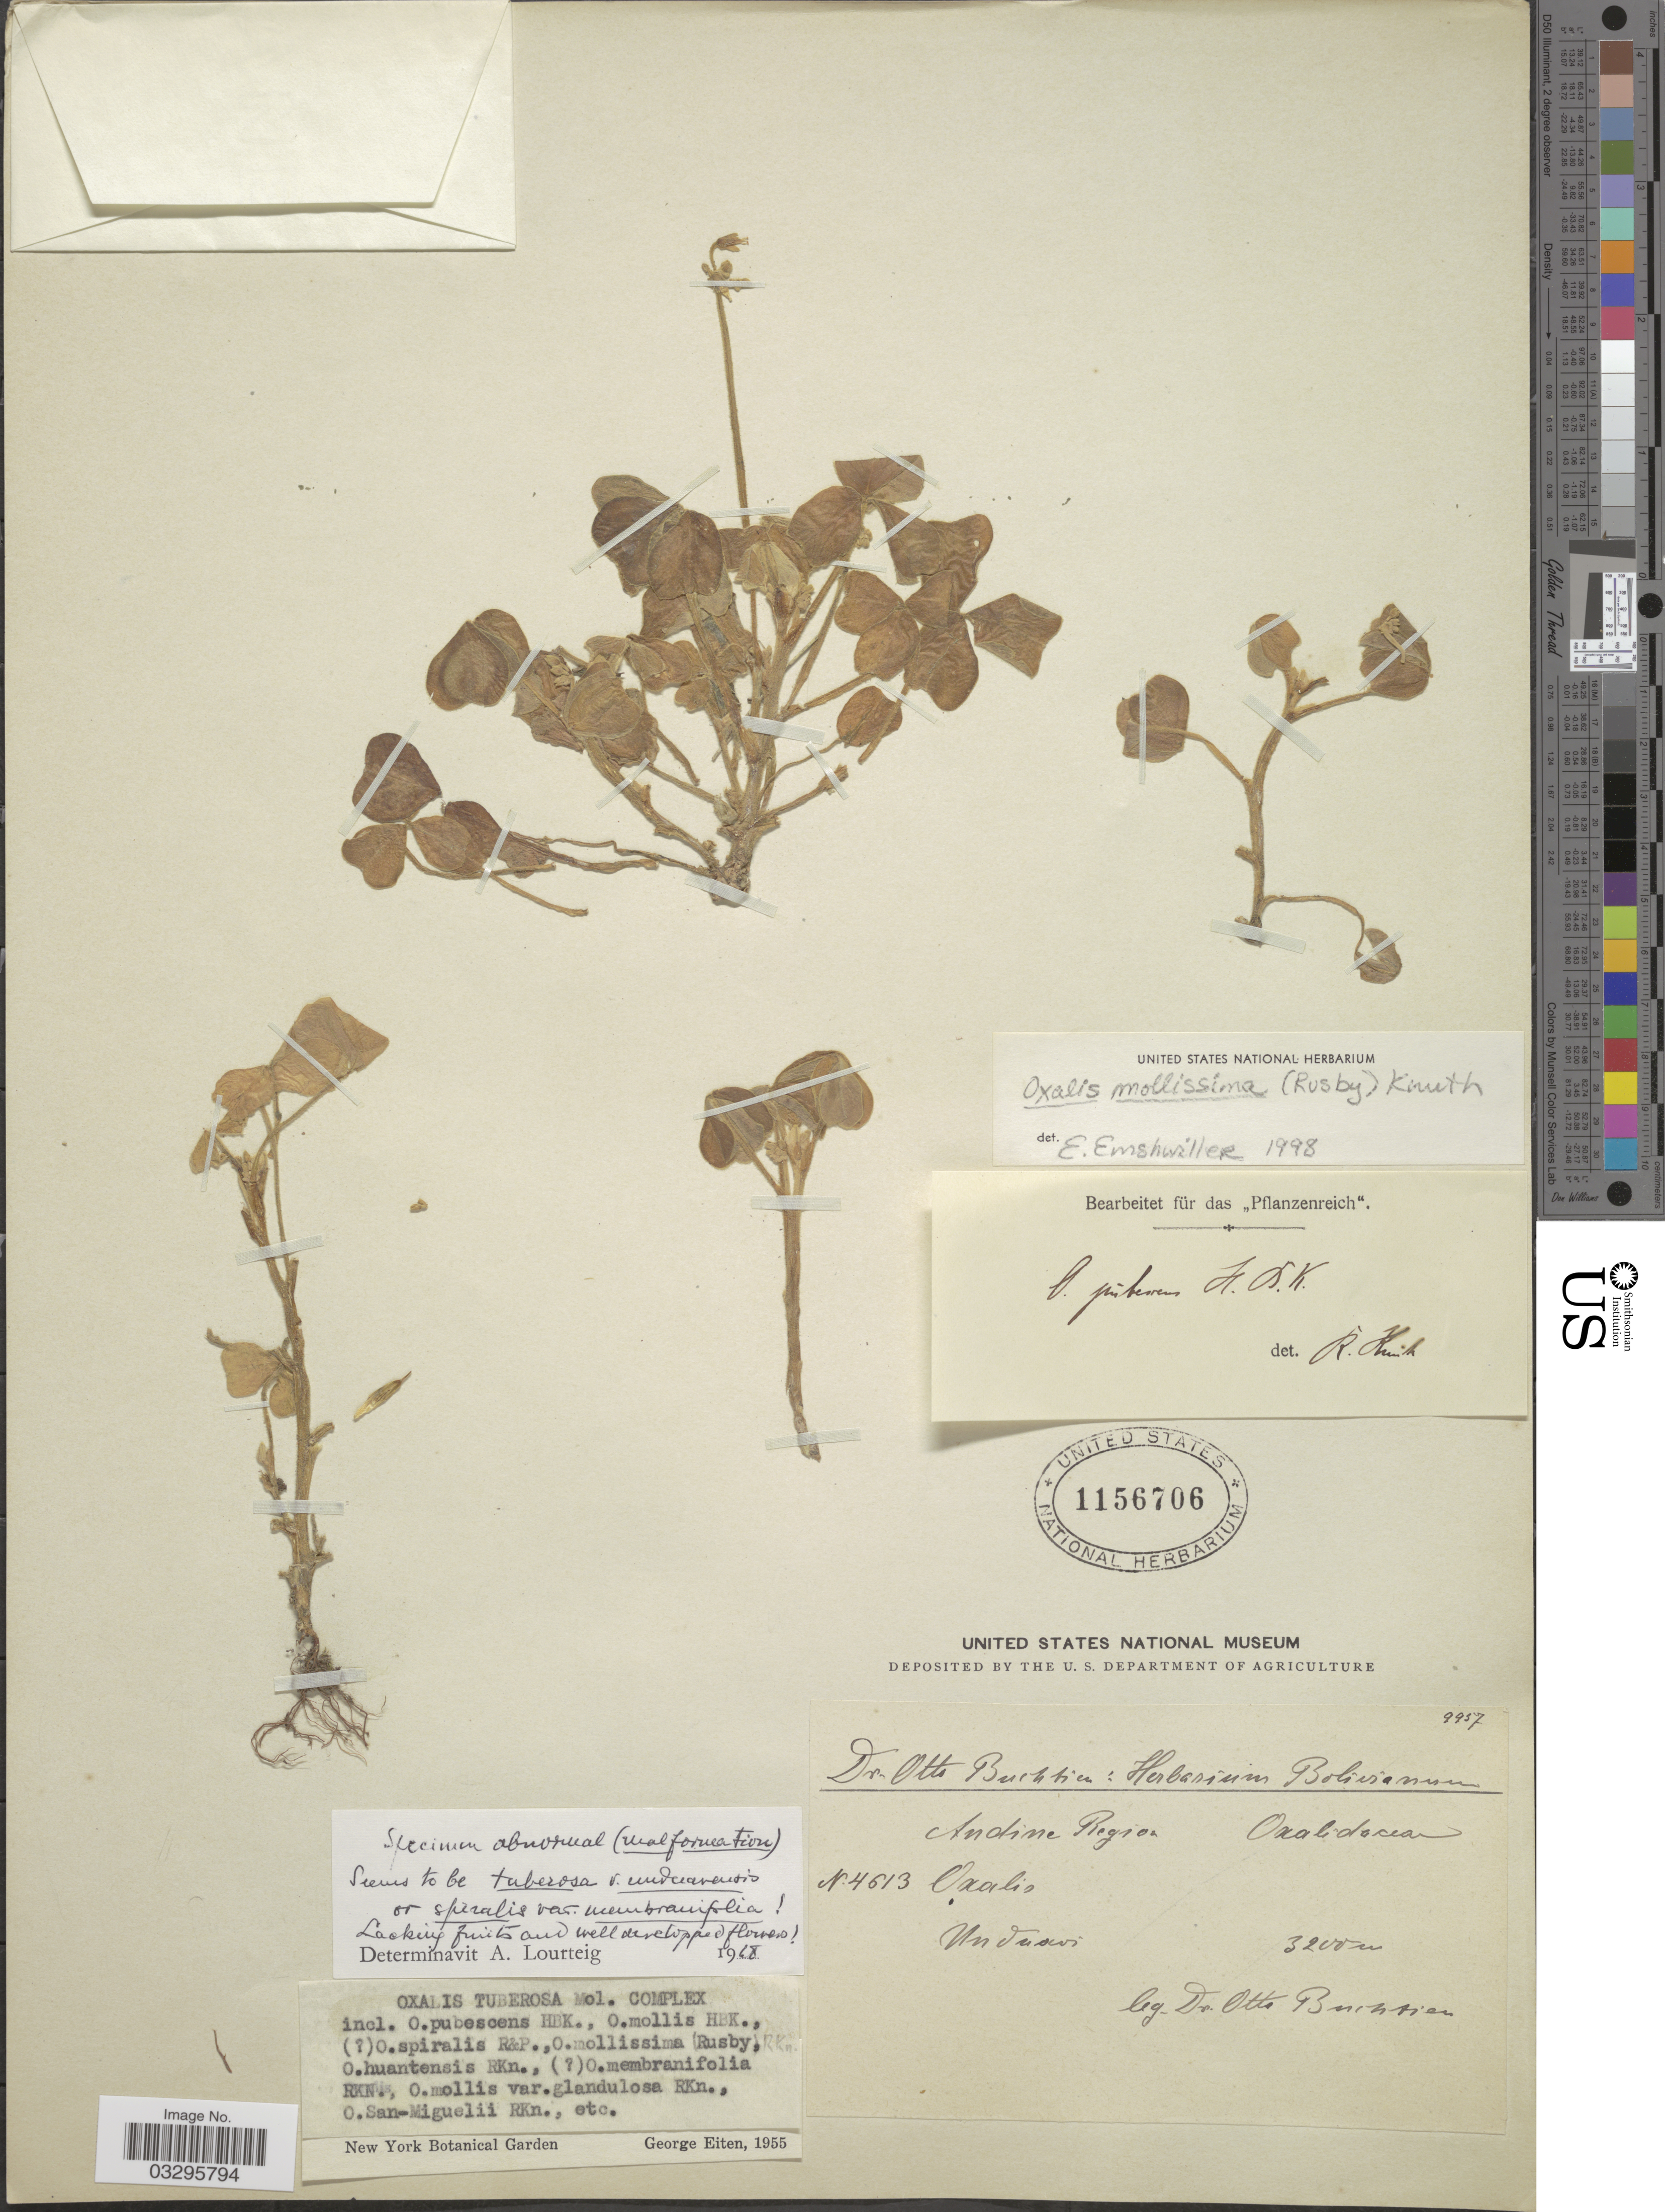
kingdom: Plantae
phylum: Tracheophyta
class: Magnoliopsida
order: Oxalidales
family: Oxalidaceae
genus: Oxalis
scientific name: Oxalis mollissima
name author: (Rusby) R. Knuth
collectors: O. Buchtien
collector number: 4613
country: Bolivia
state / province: La Paz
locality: Andine Region. Unduavi.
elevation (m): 3200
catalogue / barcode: US 1156706